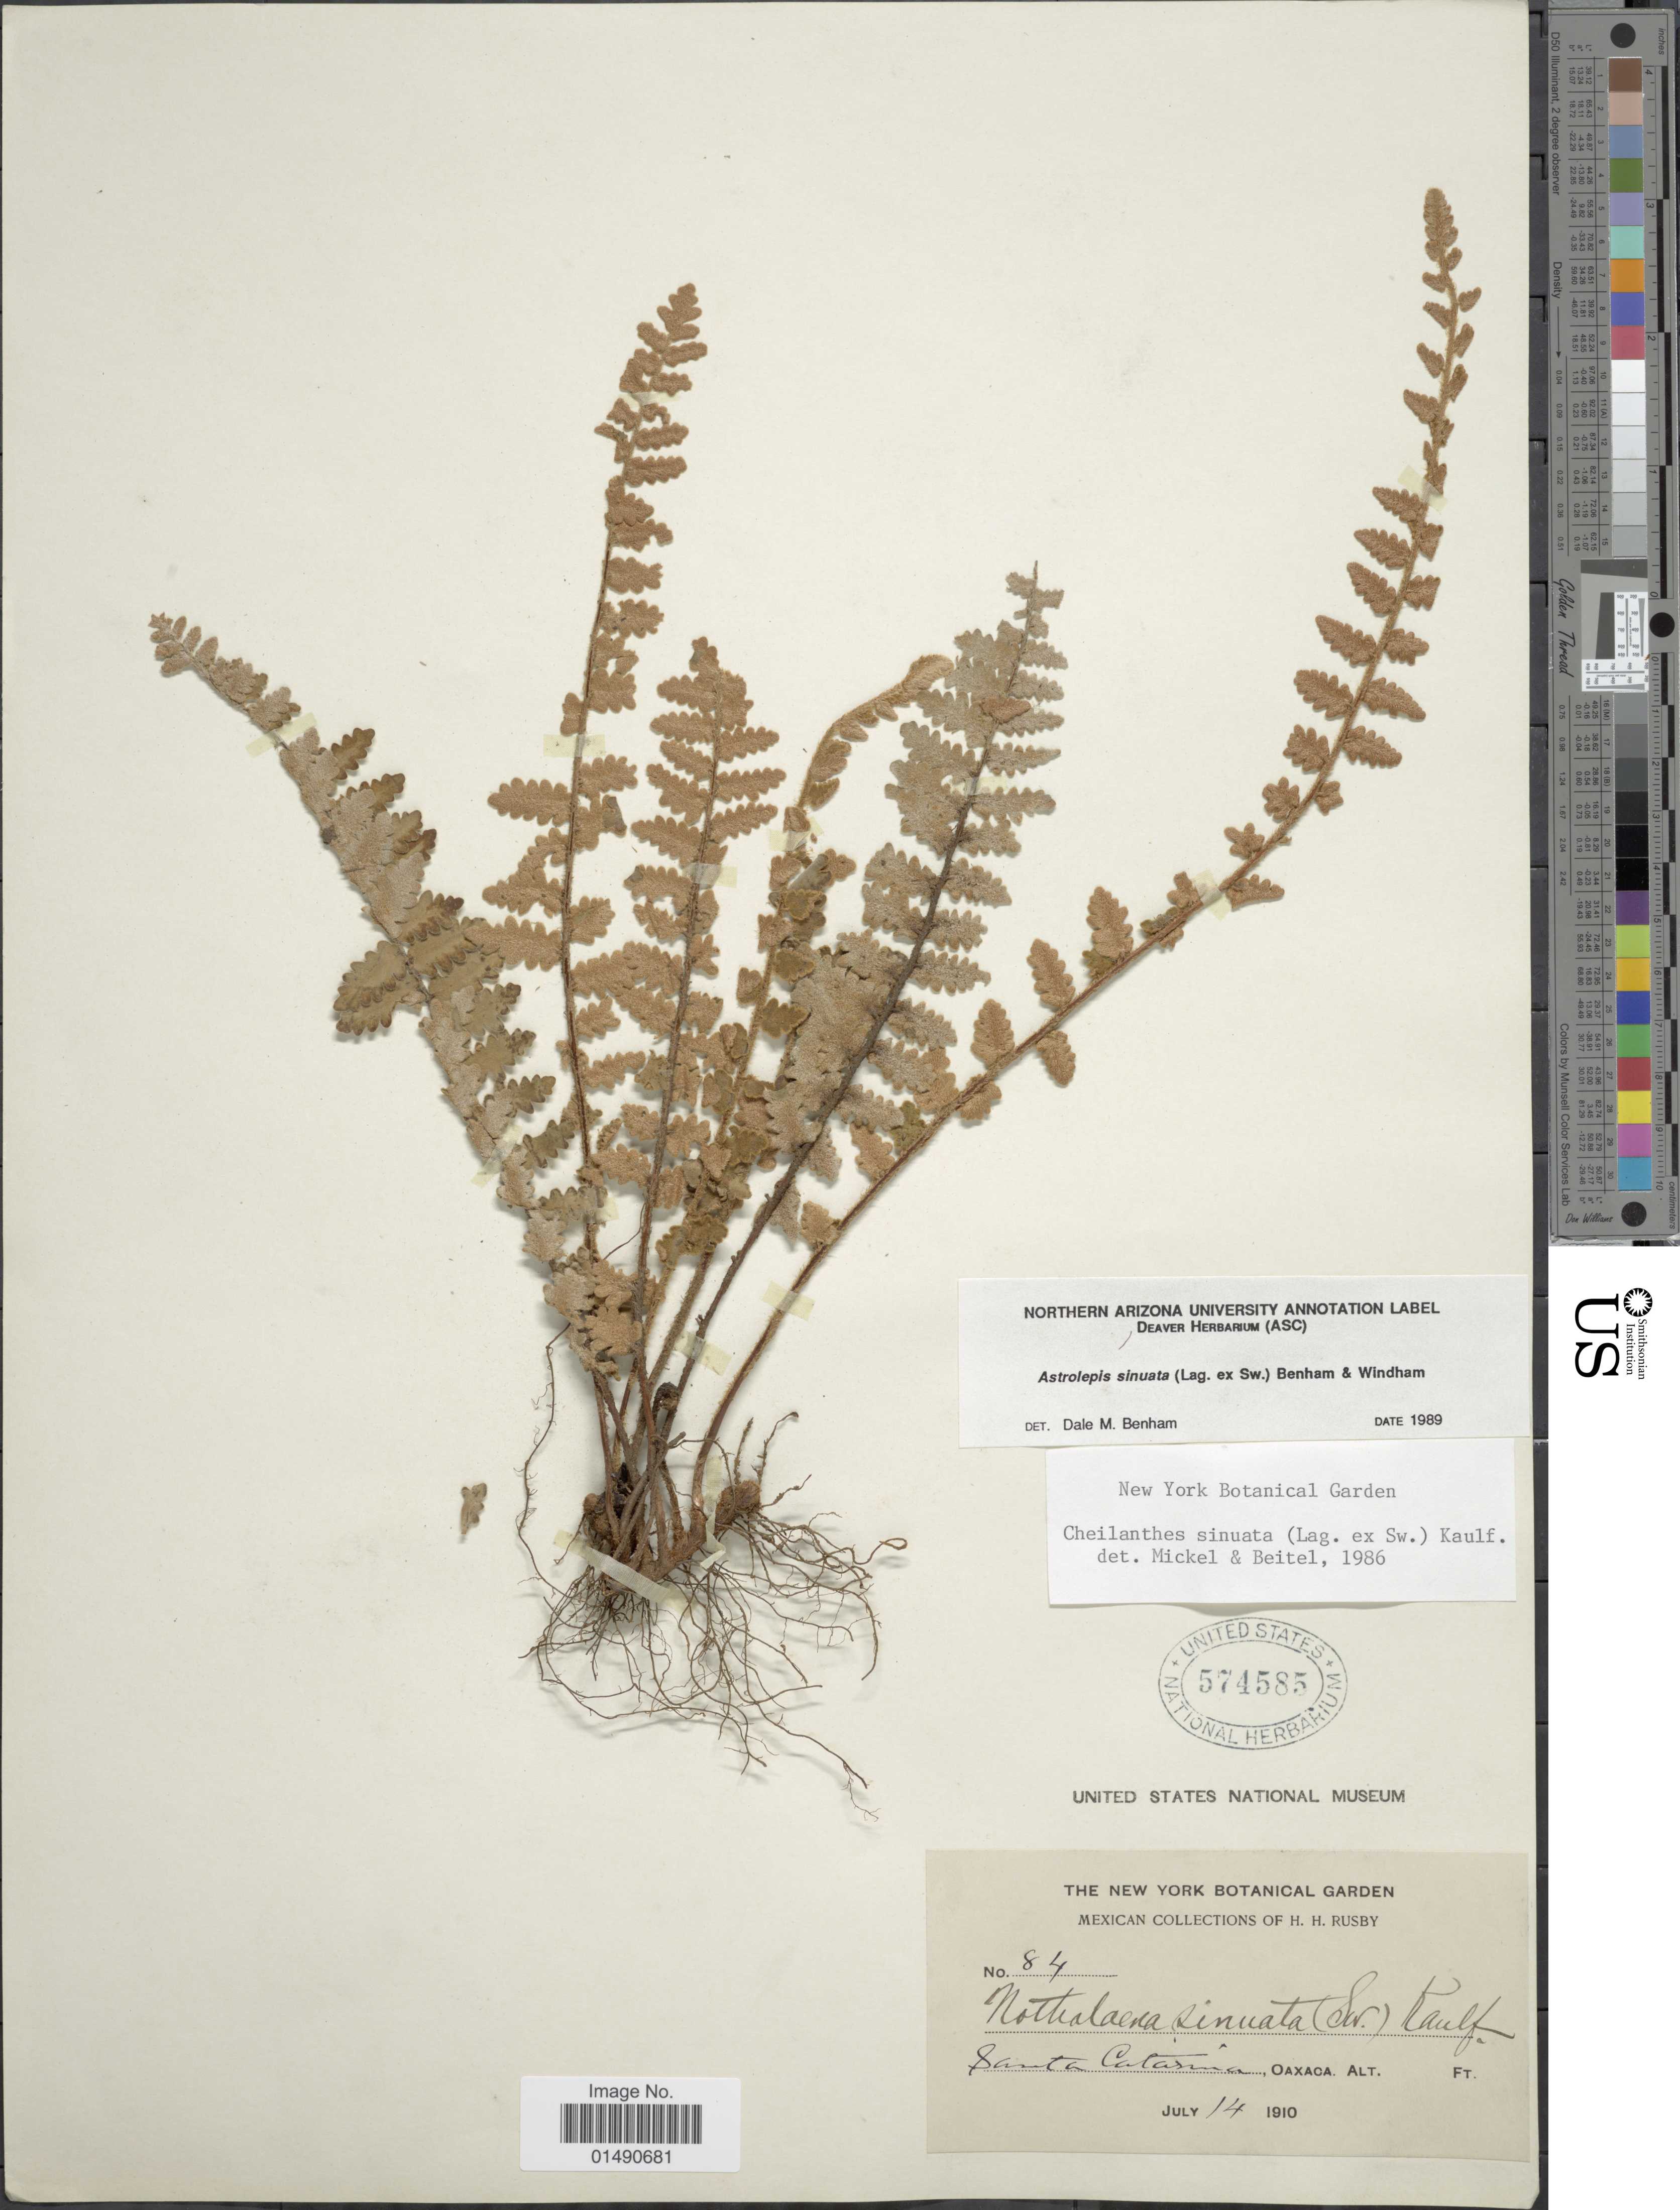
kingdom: Plantae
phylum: Tracheophyta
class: Polypodiopsida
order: Polypodiales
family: Pteridaceae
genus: Astrolepis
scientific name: Astrolepis sinuata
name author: (Lag. ex Sw.) D.M. Benham & Windham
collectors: H. H. Rusby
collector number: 84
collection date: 1910-07-14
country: Mexico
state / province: Oaxaca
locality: Santa Catarina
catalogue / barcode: US 574585